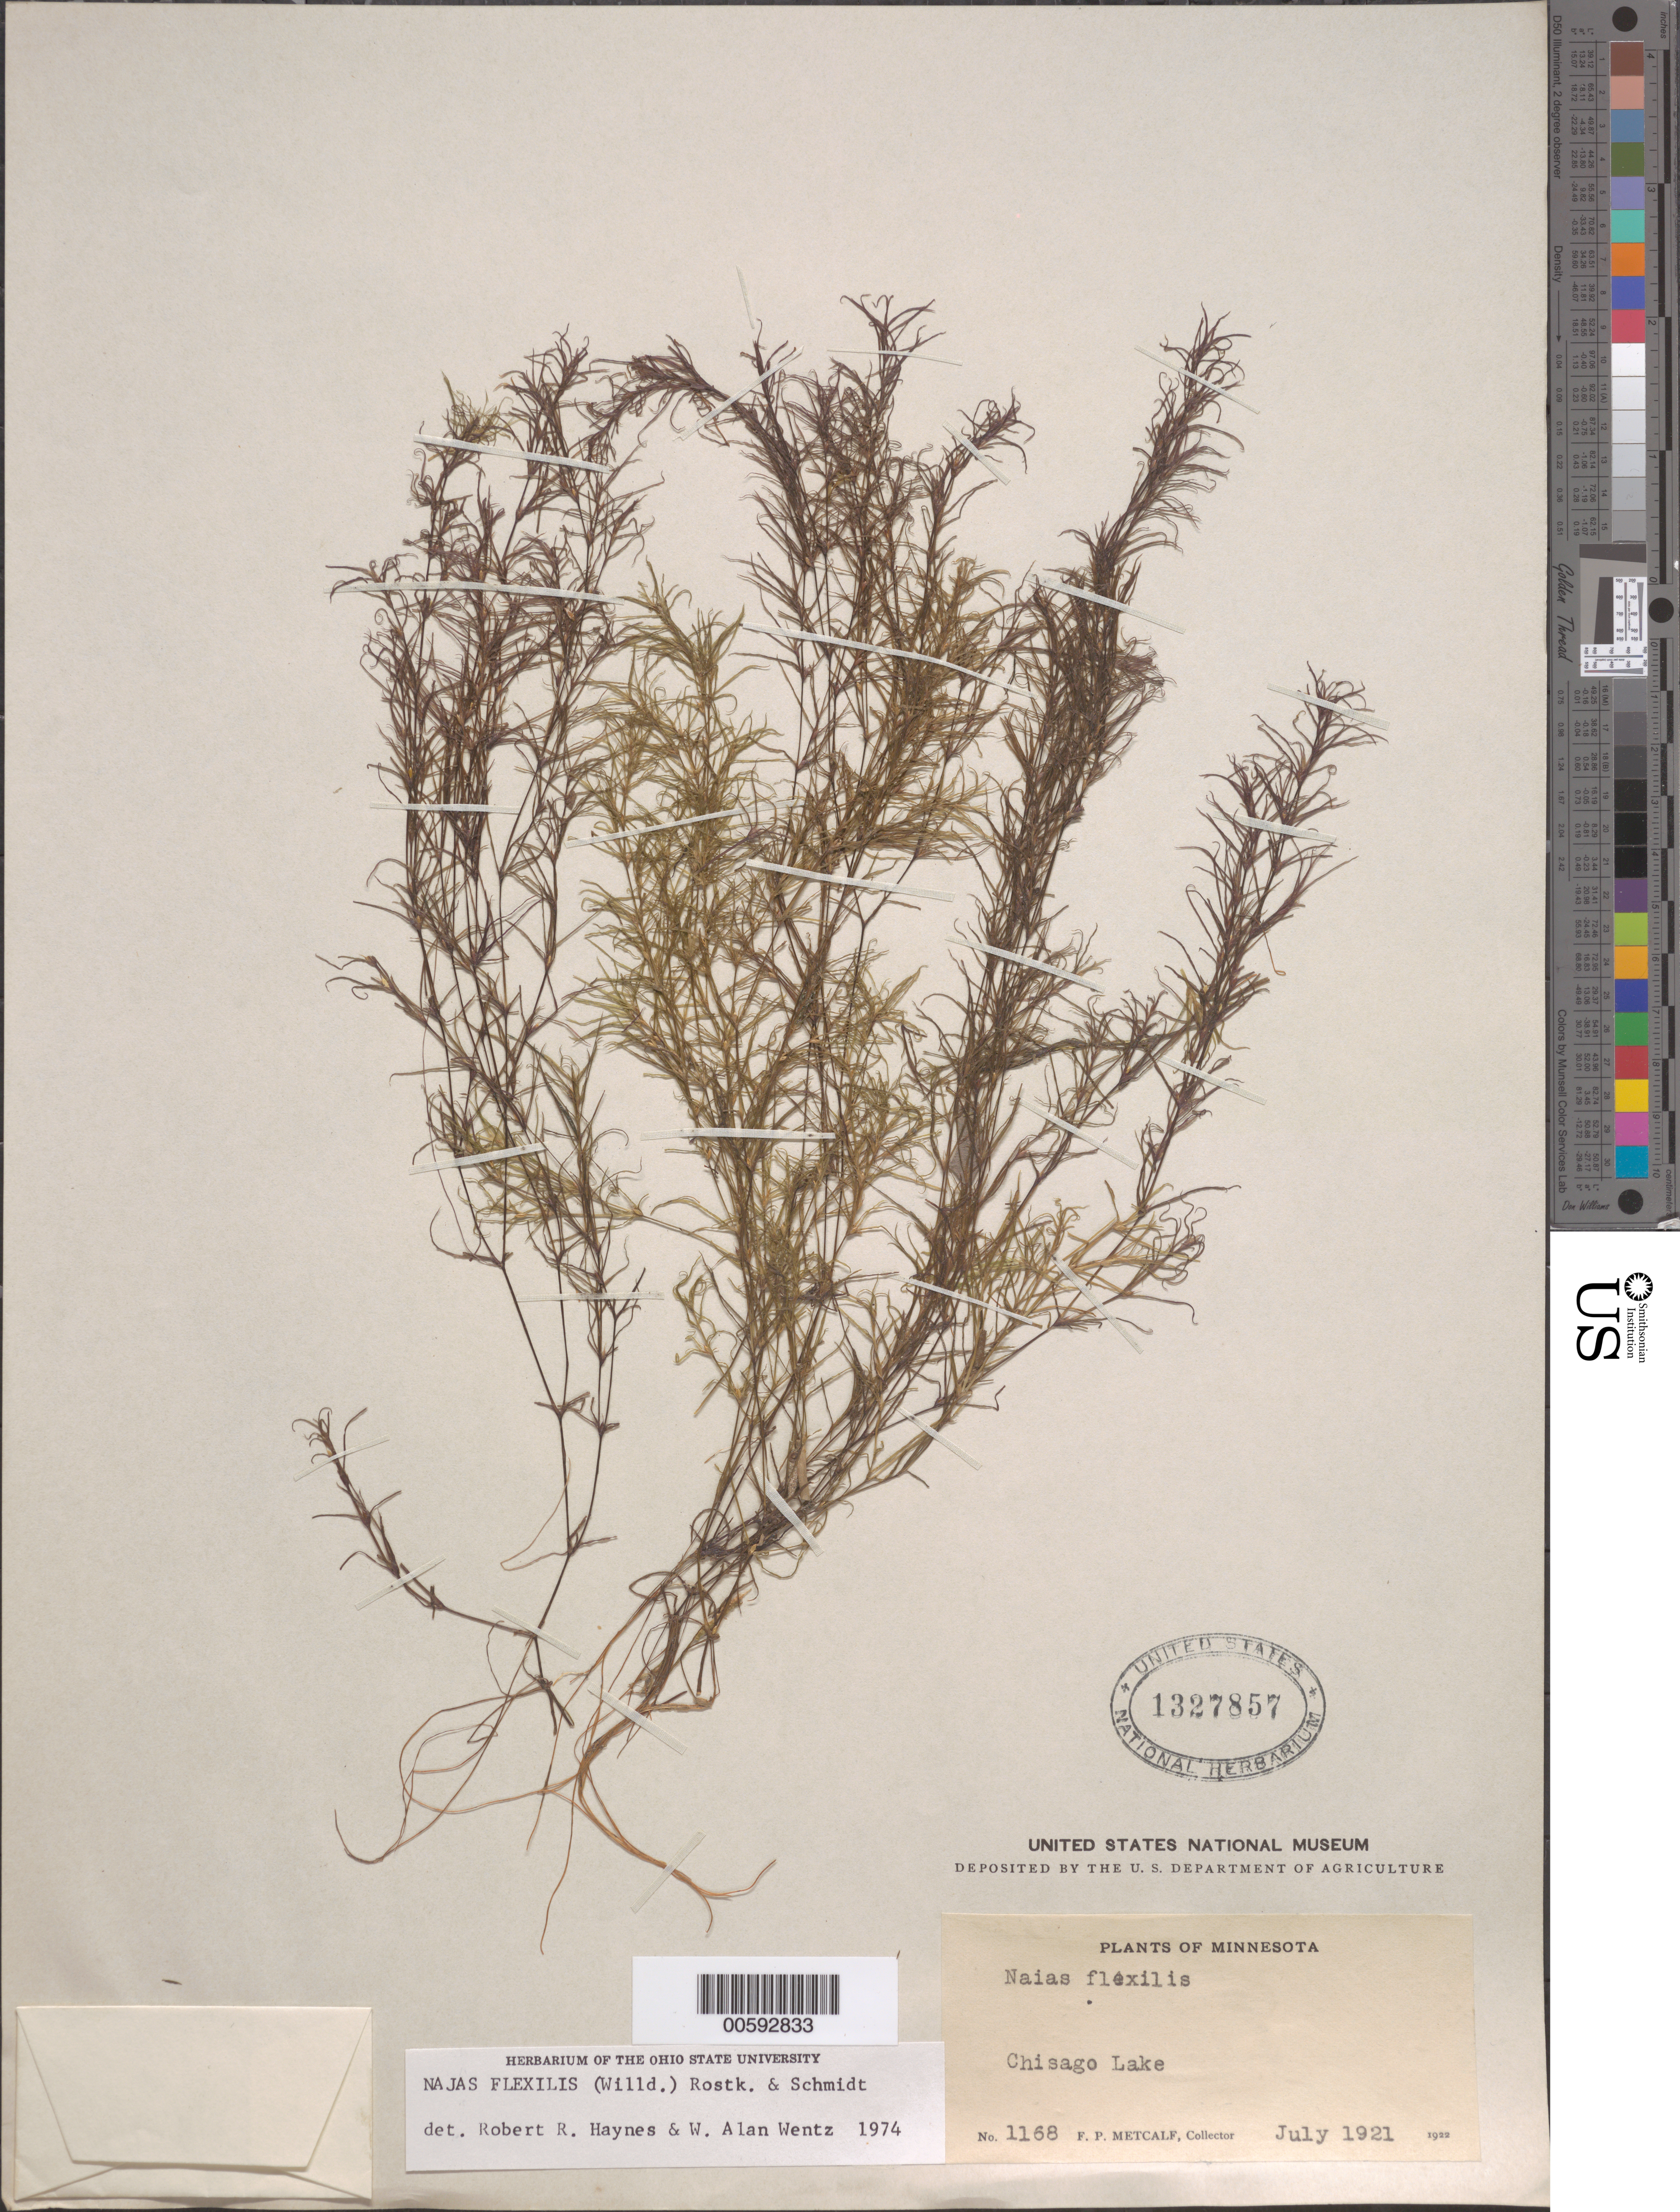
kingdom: Plantae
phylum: Tracheophyta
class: Liliopsida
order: Alismatales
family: Hydrocharitaceae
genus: Najas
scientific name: Najas flexilis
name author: (Willd.) Rostk. & Schmidt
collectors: F. P. Metcalf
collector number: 1168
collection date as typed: Jul 1921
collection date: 1921-07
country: United States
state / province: Minnesota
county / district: Chisago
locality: Chisago Lake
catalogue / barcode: US 1327857